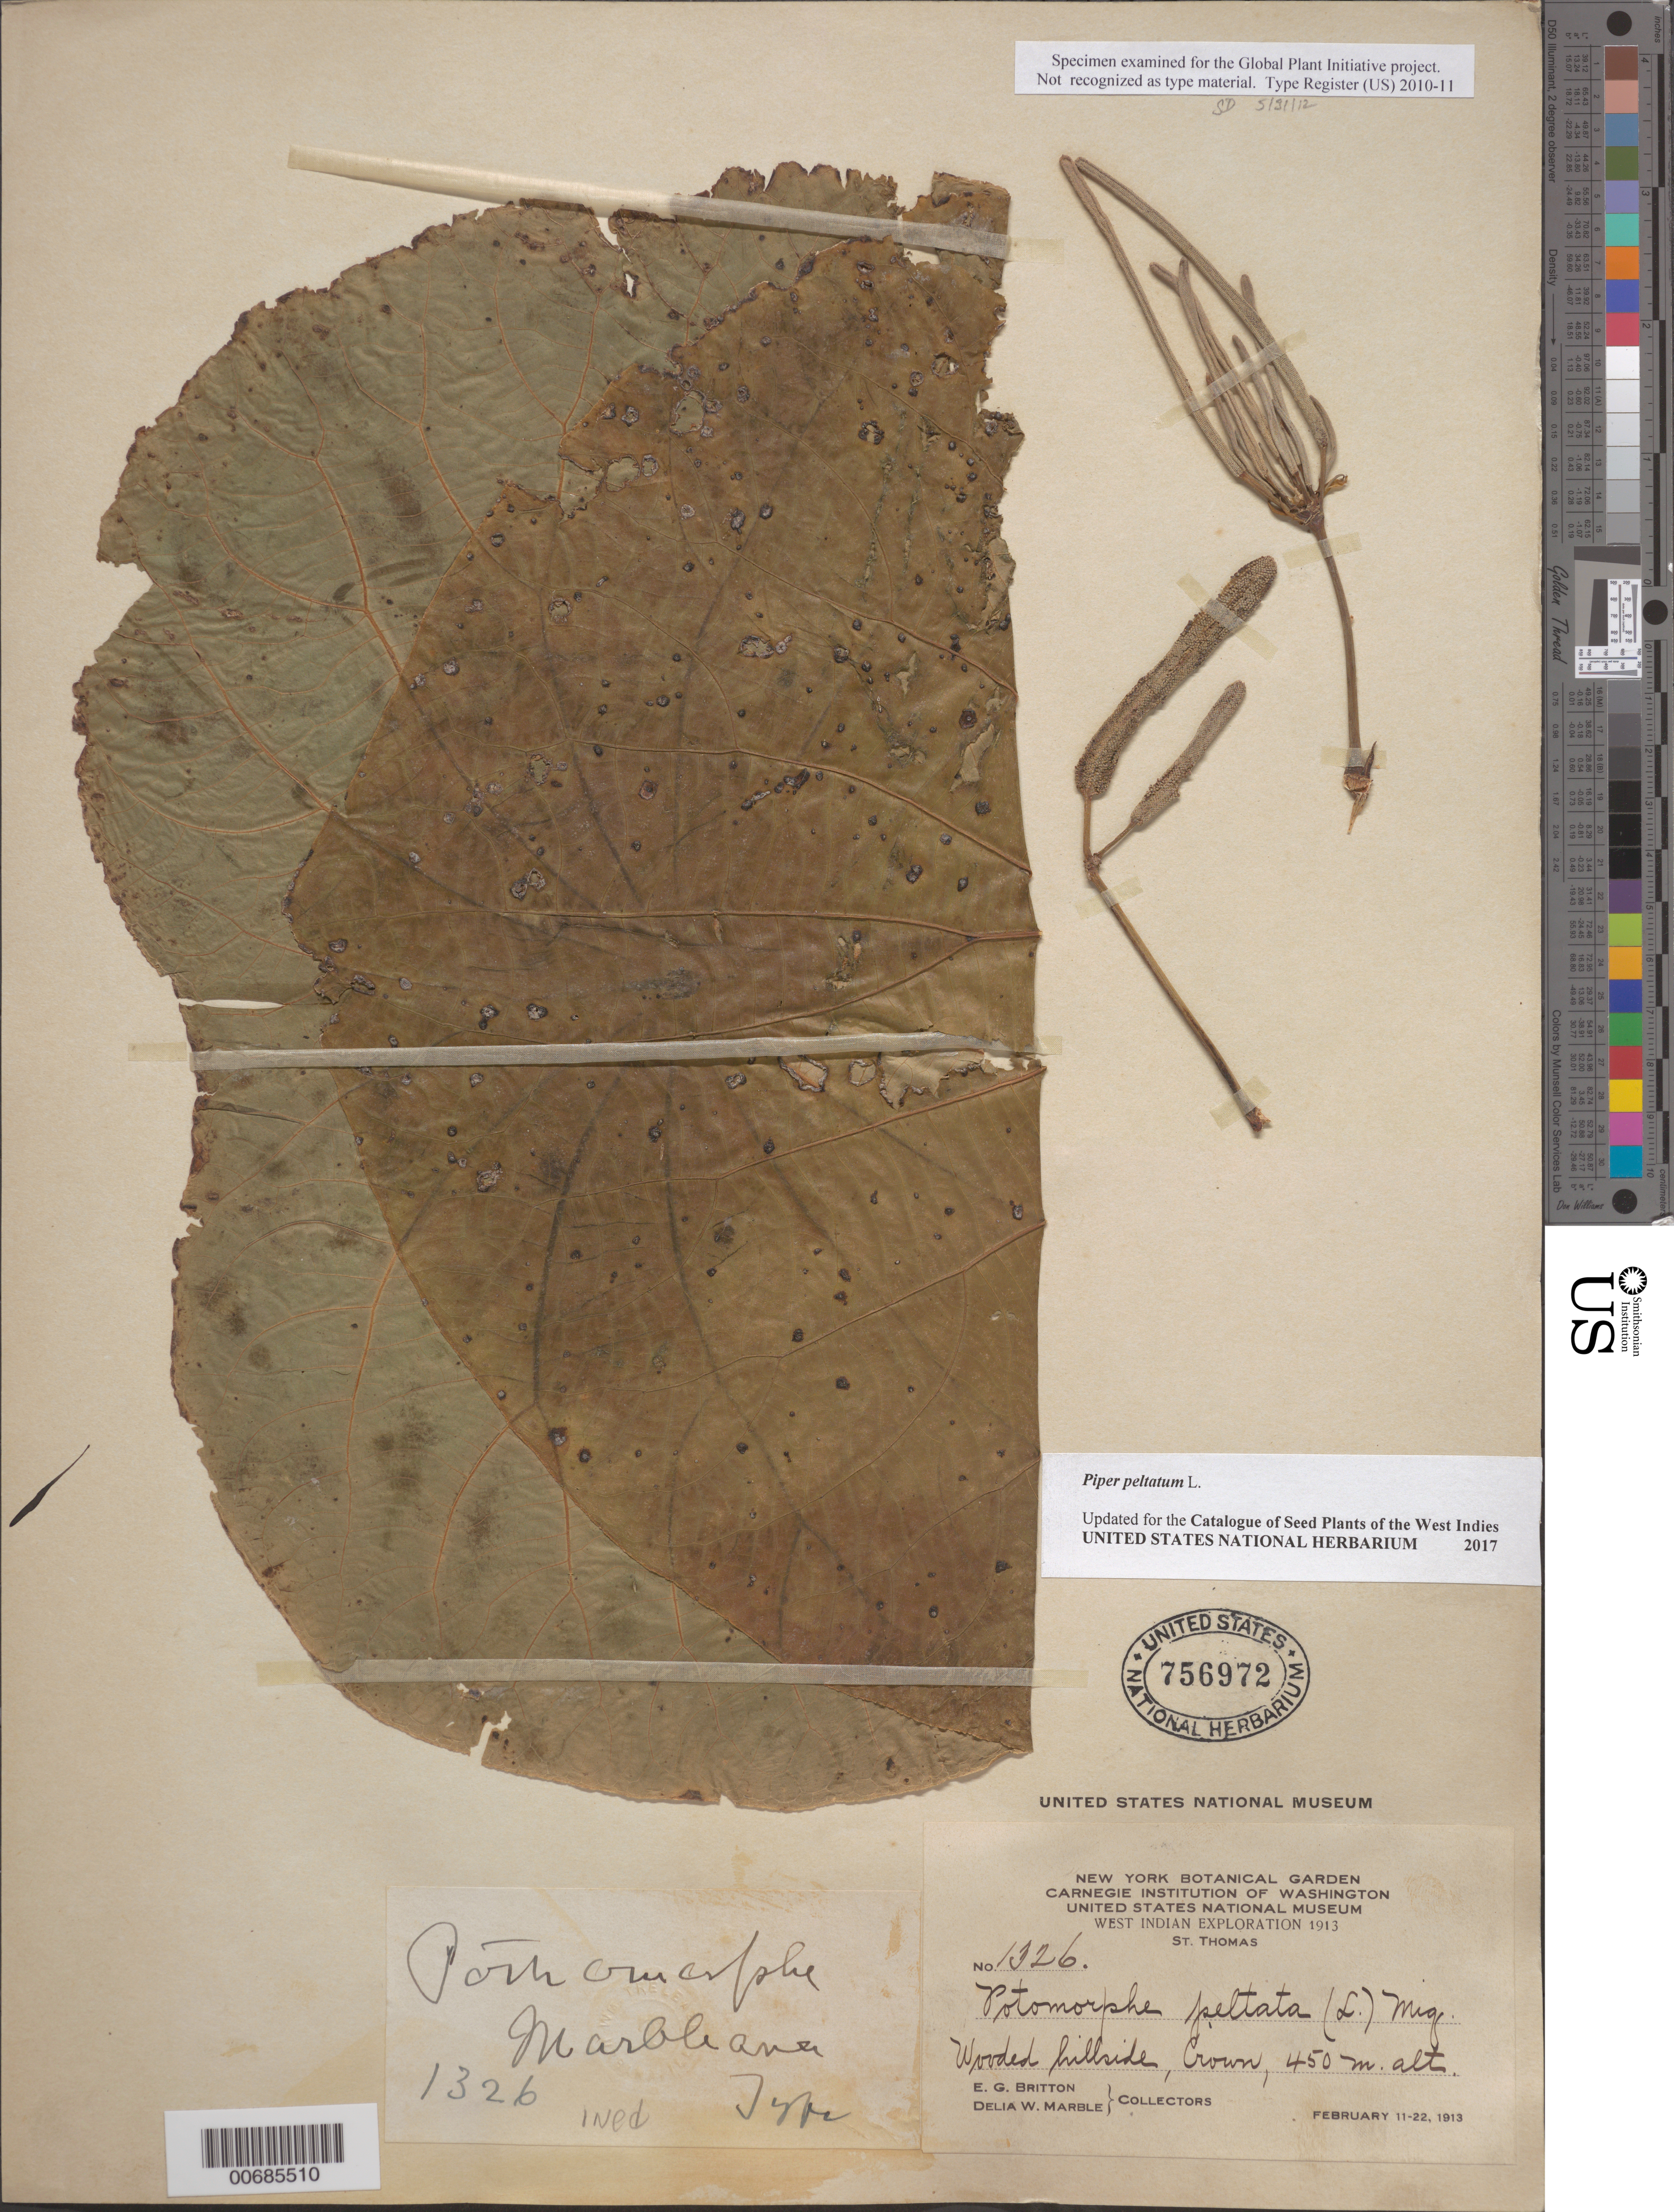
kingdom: Plantae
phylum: Tracheophyta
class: Magnoliopsida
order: Piperales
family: Piperaceae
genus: Piper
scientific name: Piper peltatum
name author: L.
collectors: E. G. Britton & D. W. Marble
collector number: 1326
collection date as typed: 11 Feb 1913 to 22 Feb 1913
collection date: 1913-02-11/1913-02-22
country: U.S. Virgin Islands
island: St. Thomas Island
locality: Crown Mountain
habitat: Wooded hillside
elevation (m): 450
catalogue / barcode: US 756972